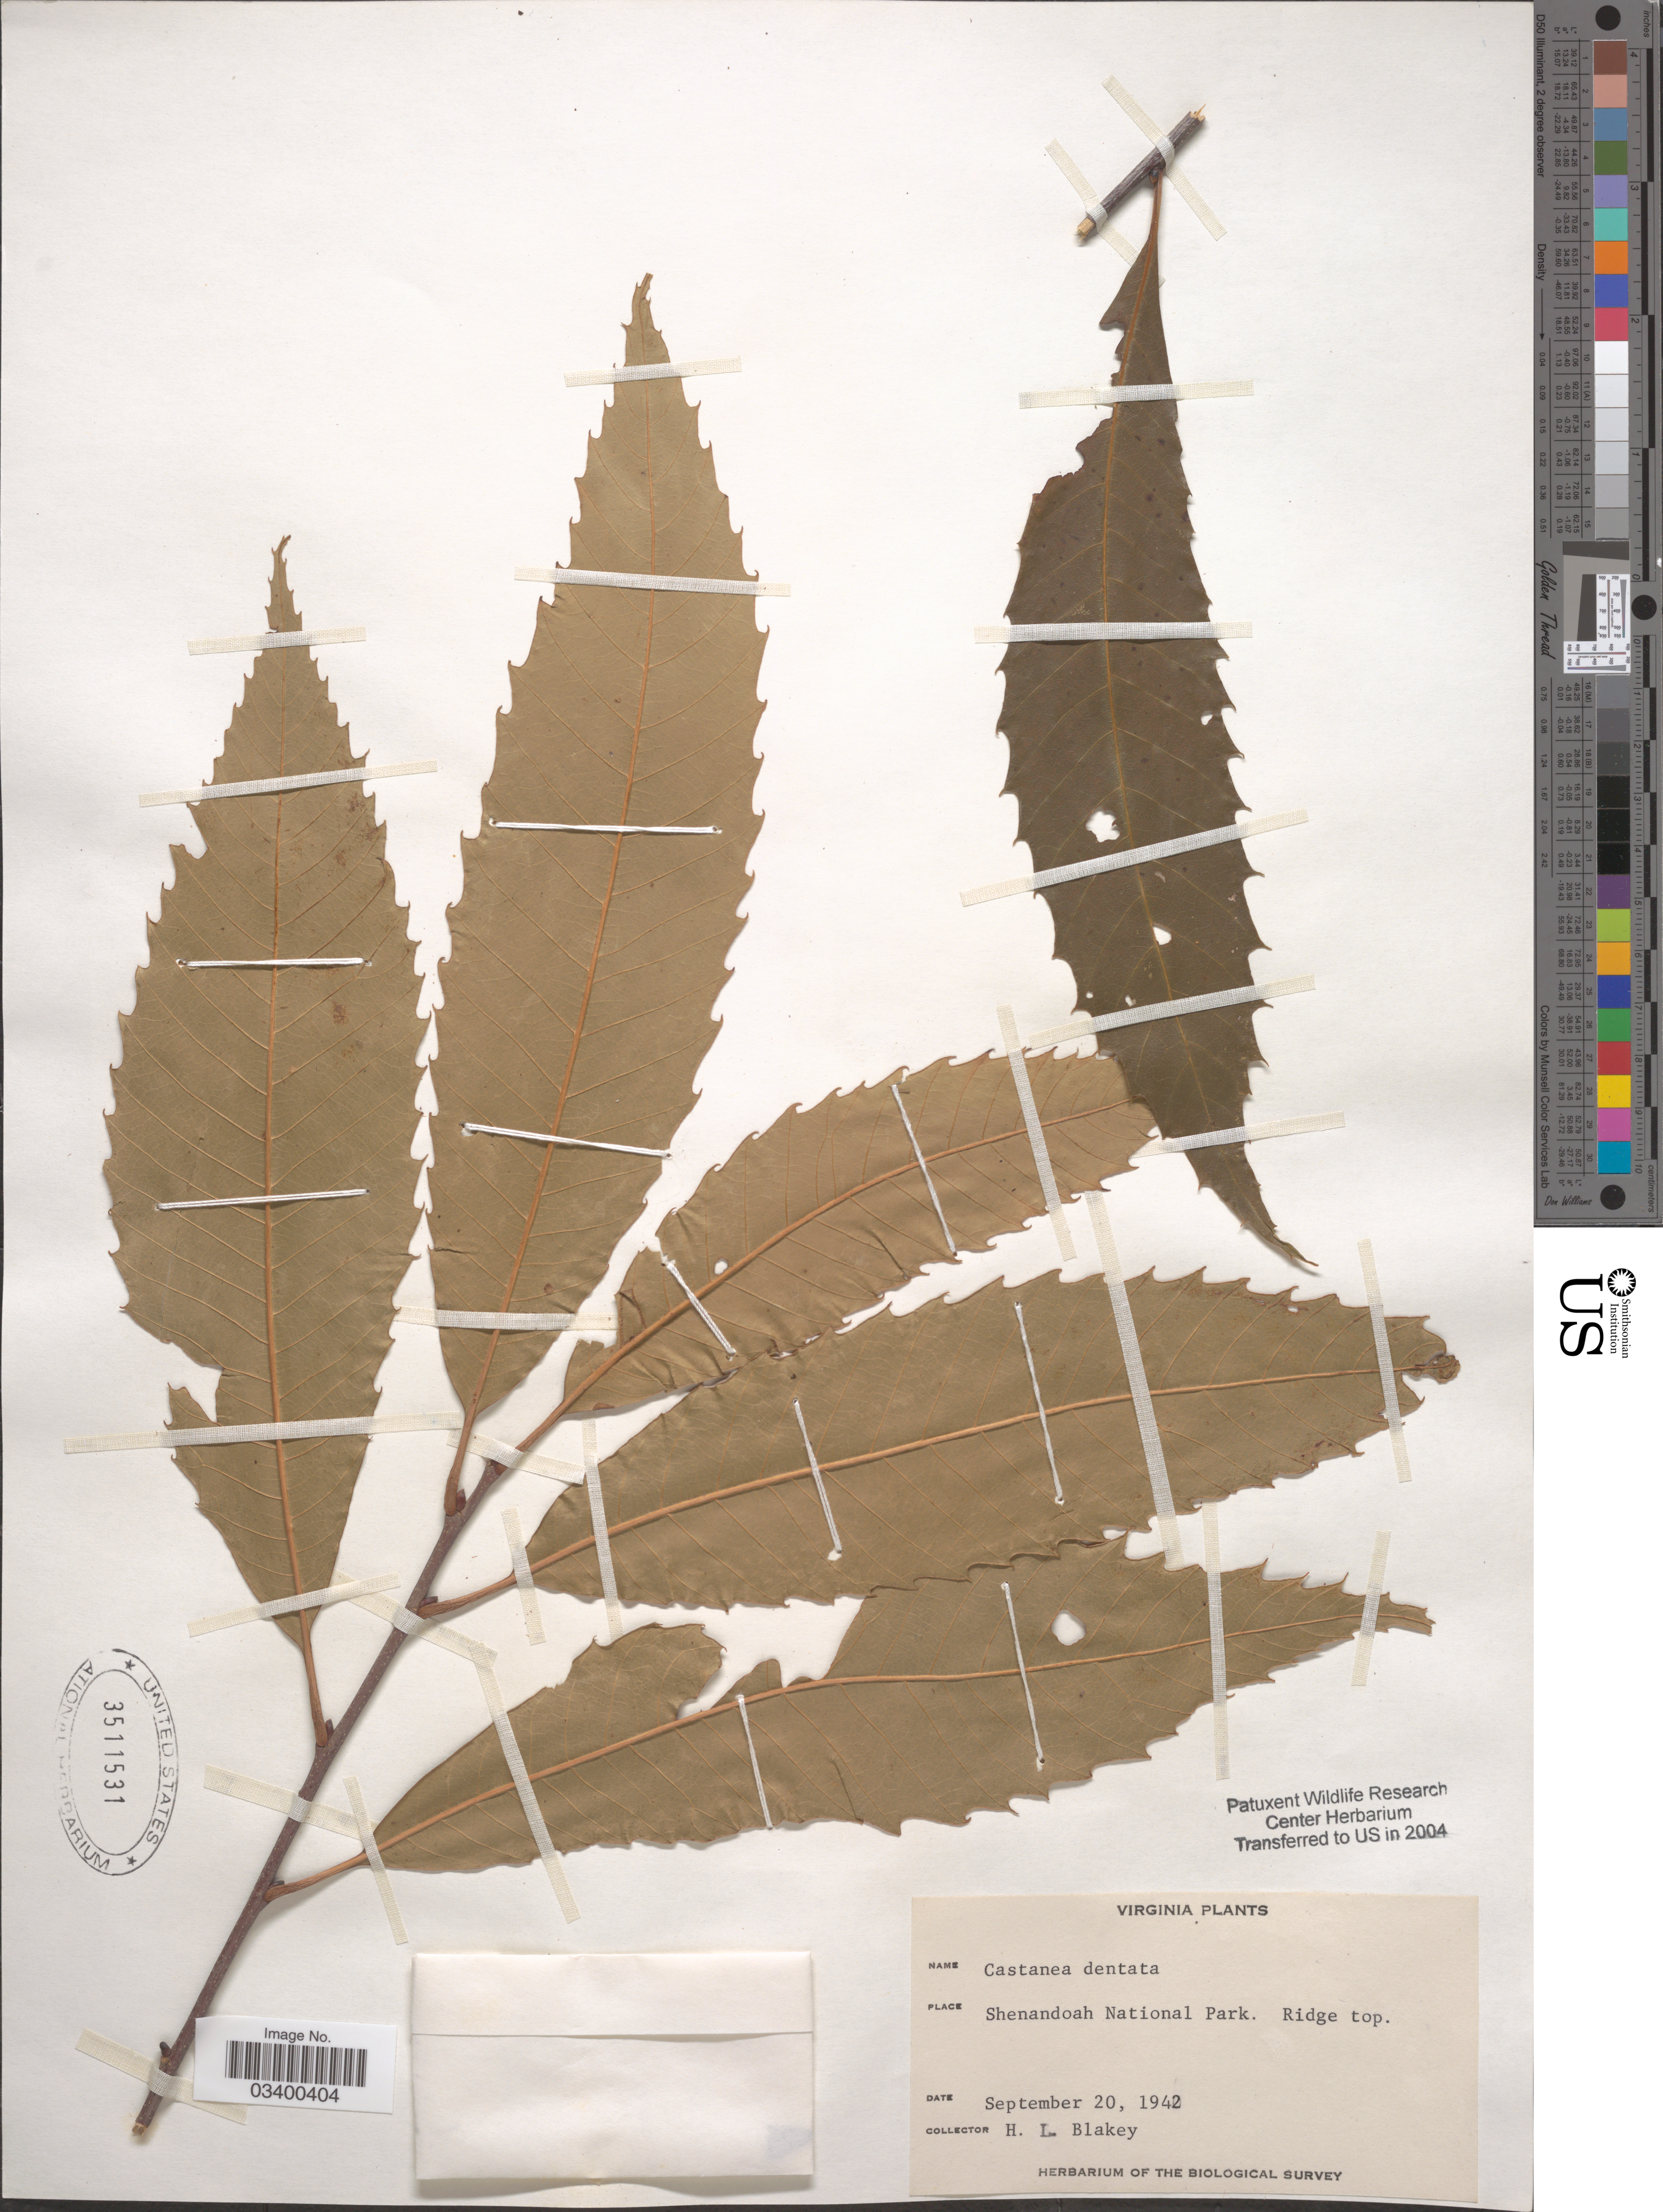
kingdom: Plantae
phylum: Tracheophyta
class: Magnoliopsida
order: Fagales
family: Fagaceae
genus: Castanea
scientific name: Castanea dentata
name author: (Marshall) Borkh.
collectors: H. Blakey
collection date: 1942-09-20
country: United States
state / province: Virginia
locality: Shenandoah National Park. Ridge top.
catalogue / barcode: US 3511531